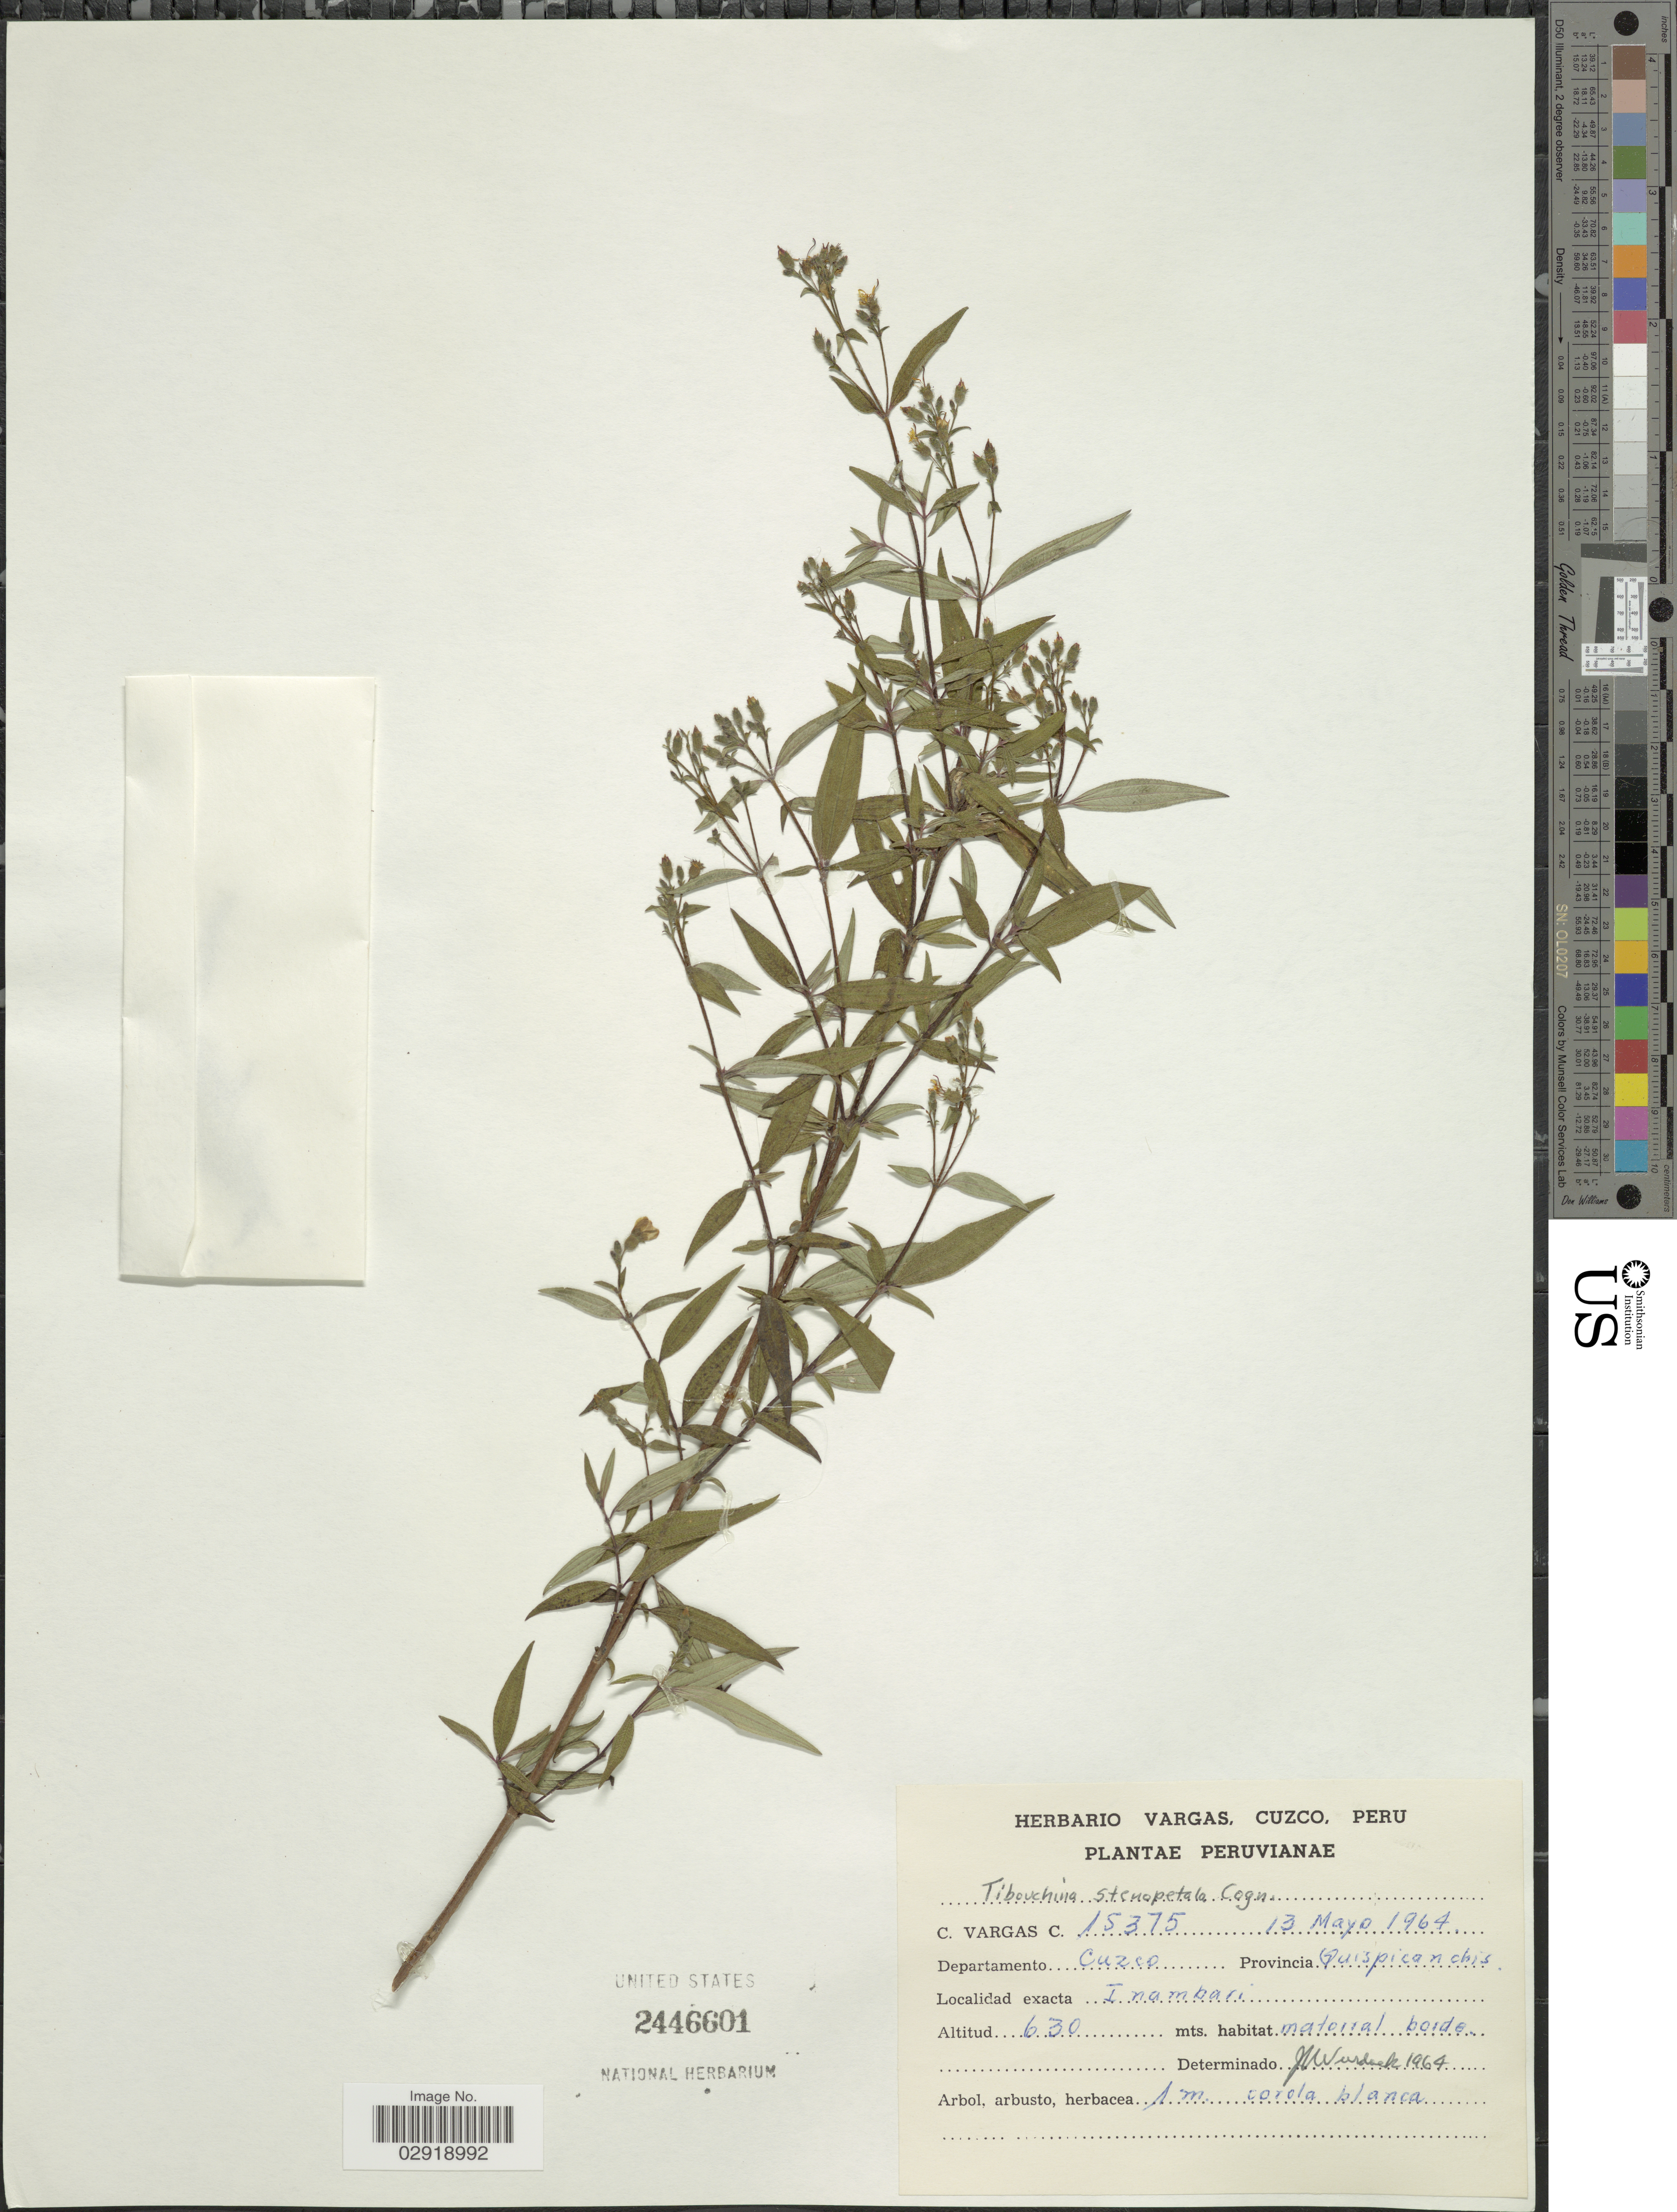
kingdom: Plantae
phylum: Tracheophyta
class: Magnoliopsida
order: Myrtales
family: Melastomataceae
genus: Chaetogastra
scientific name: Chaetogastra stenopetala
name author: (Cogn.) P.J.F. Guim. & Michelang.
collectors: C. Vargas Calderón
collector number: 15375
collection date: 1964-05-13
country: Peru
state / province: Cusco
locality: Departamento Cuzco Provincia Quispicanchis. Inambari.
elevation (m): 630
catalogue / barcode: US 2446601